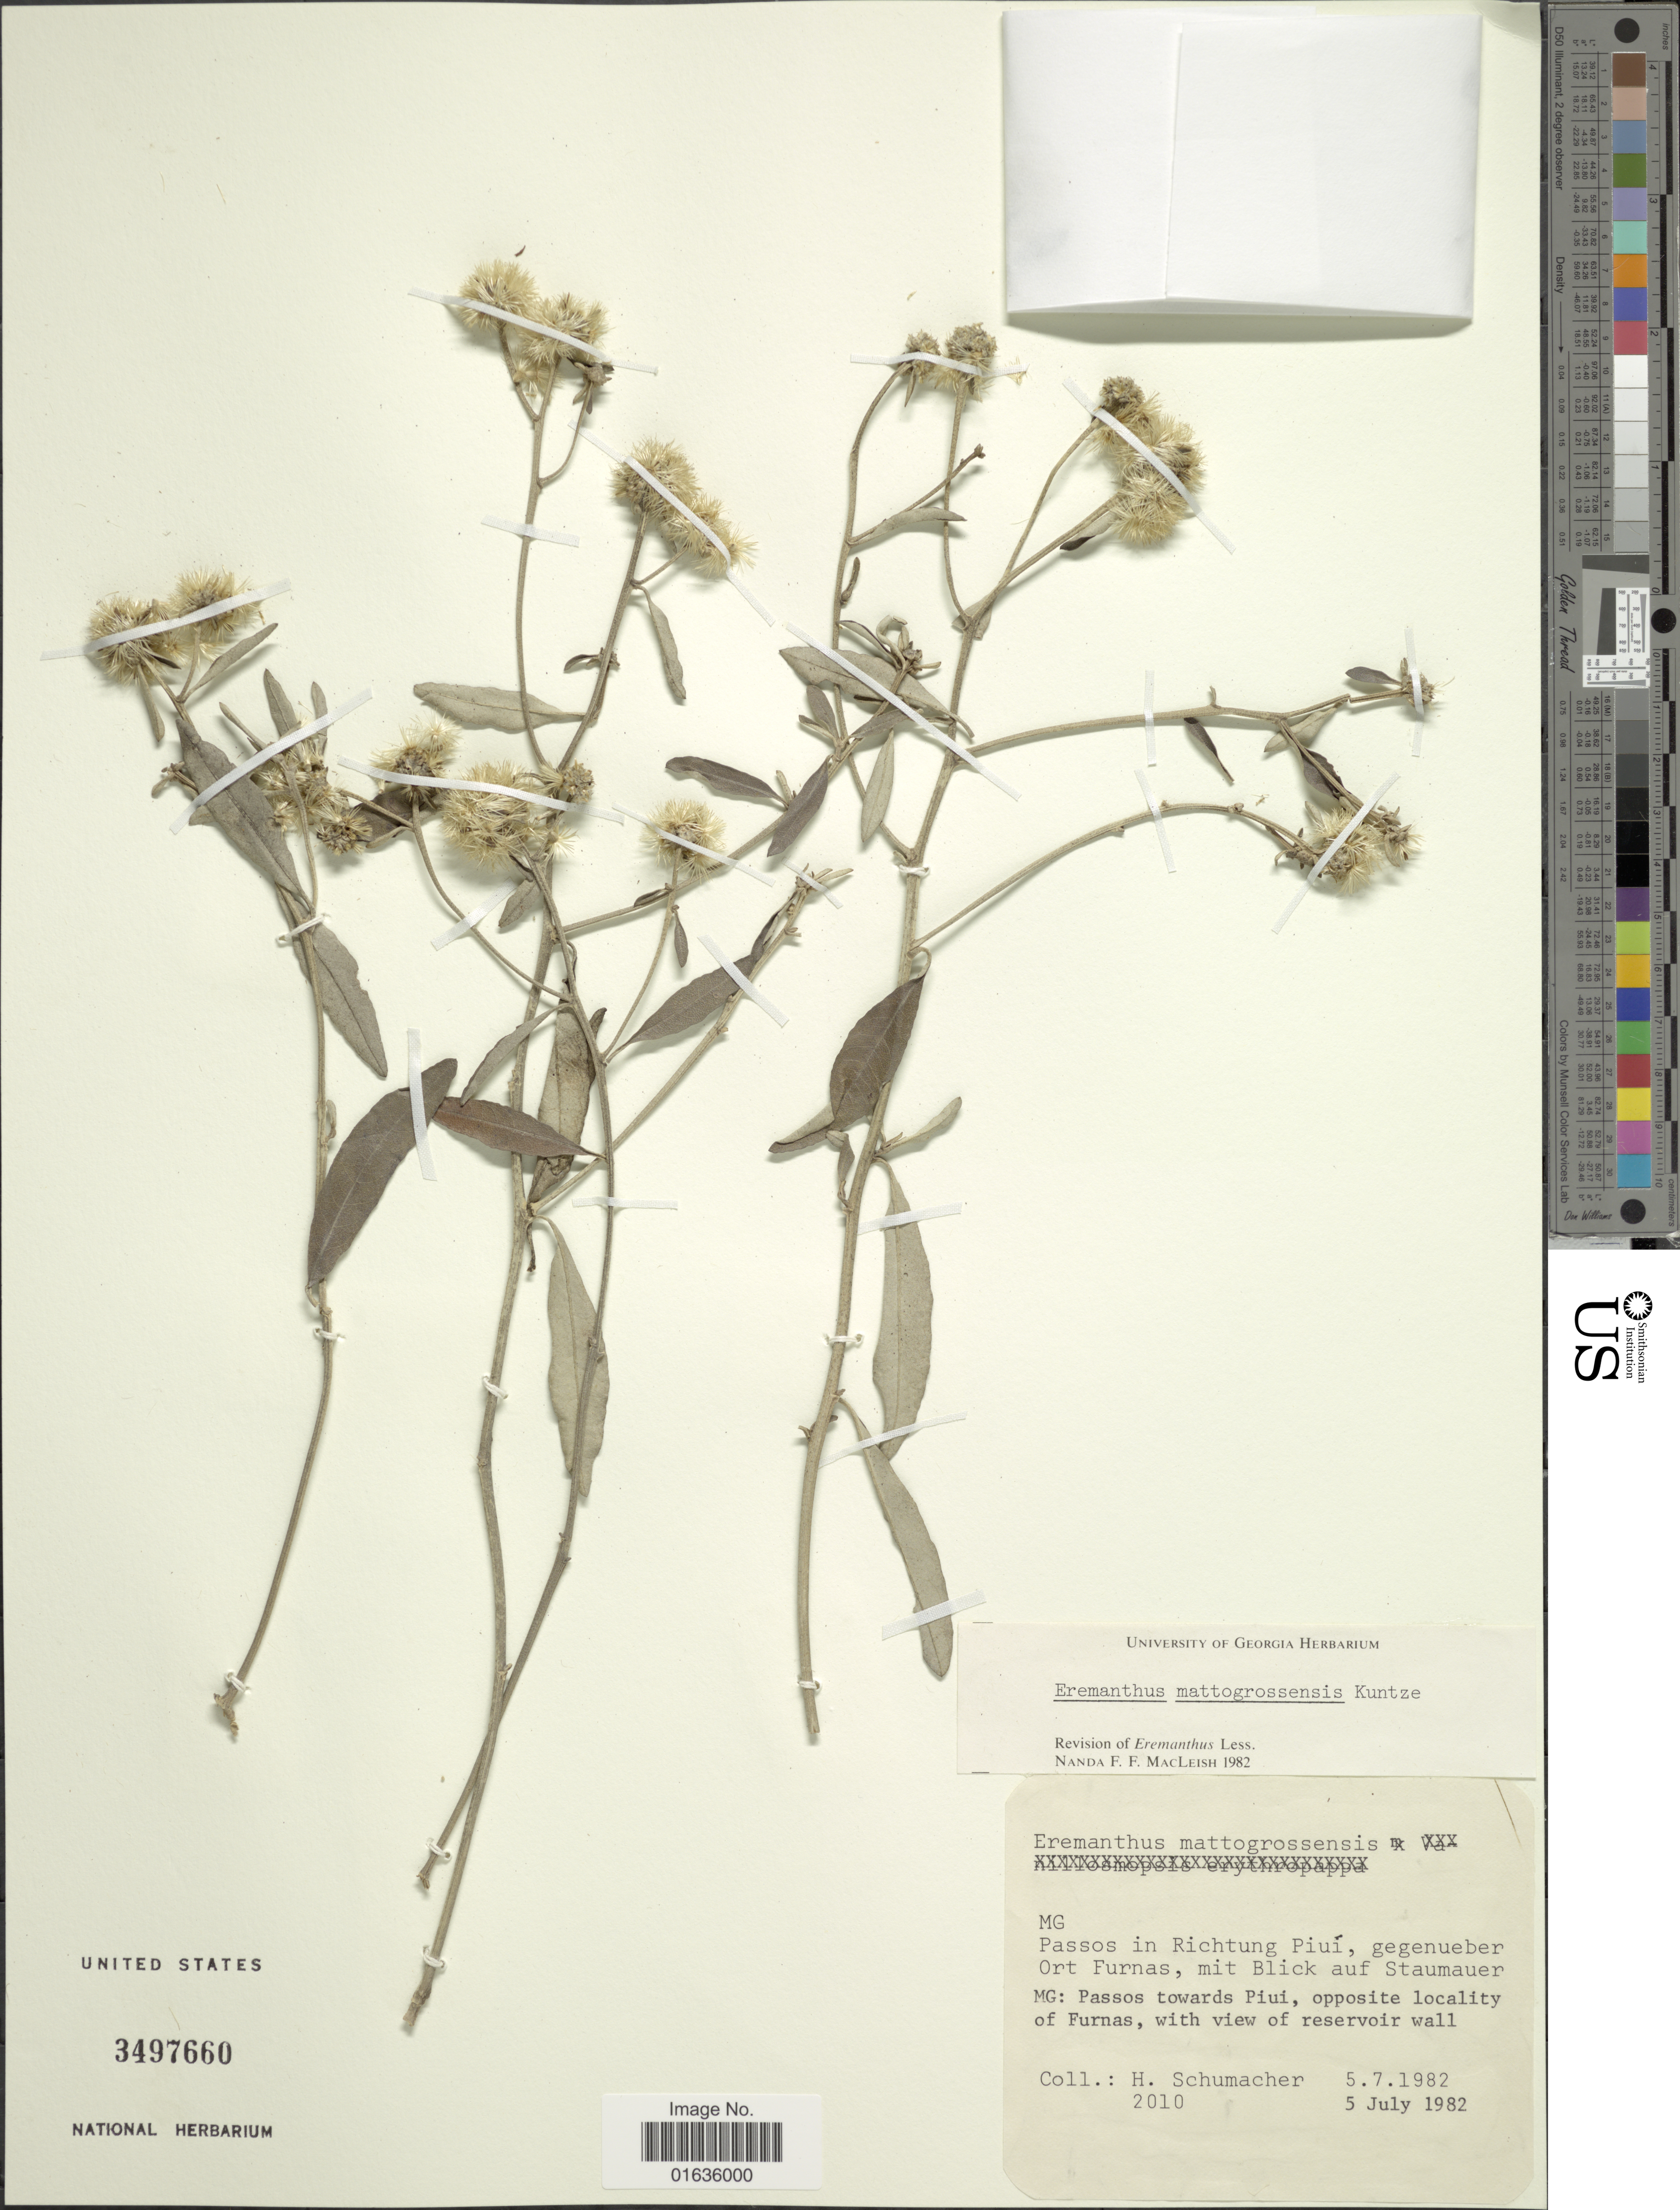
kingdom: Plantae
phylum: Tracheophyta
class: Magnoliopsida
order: Asterales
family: Asteraceae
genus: Eremanthus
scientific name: Eremanthus mattogrossensis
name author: Kuntze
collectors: H. Schumacher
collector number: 2010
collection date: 1982-07-05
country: Brazil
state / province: Minas Gerais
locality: MG: Passos towards Piui, opposite locality of Furnas, with view of reservoir wall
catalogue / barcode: US 3497660